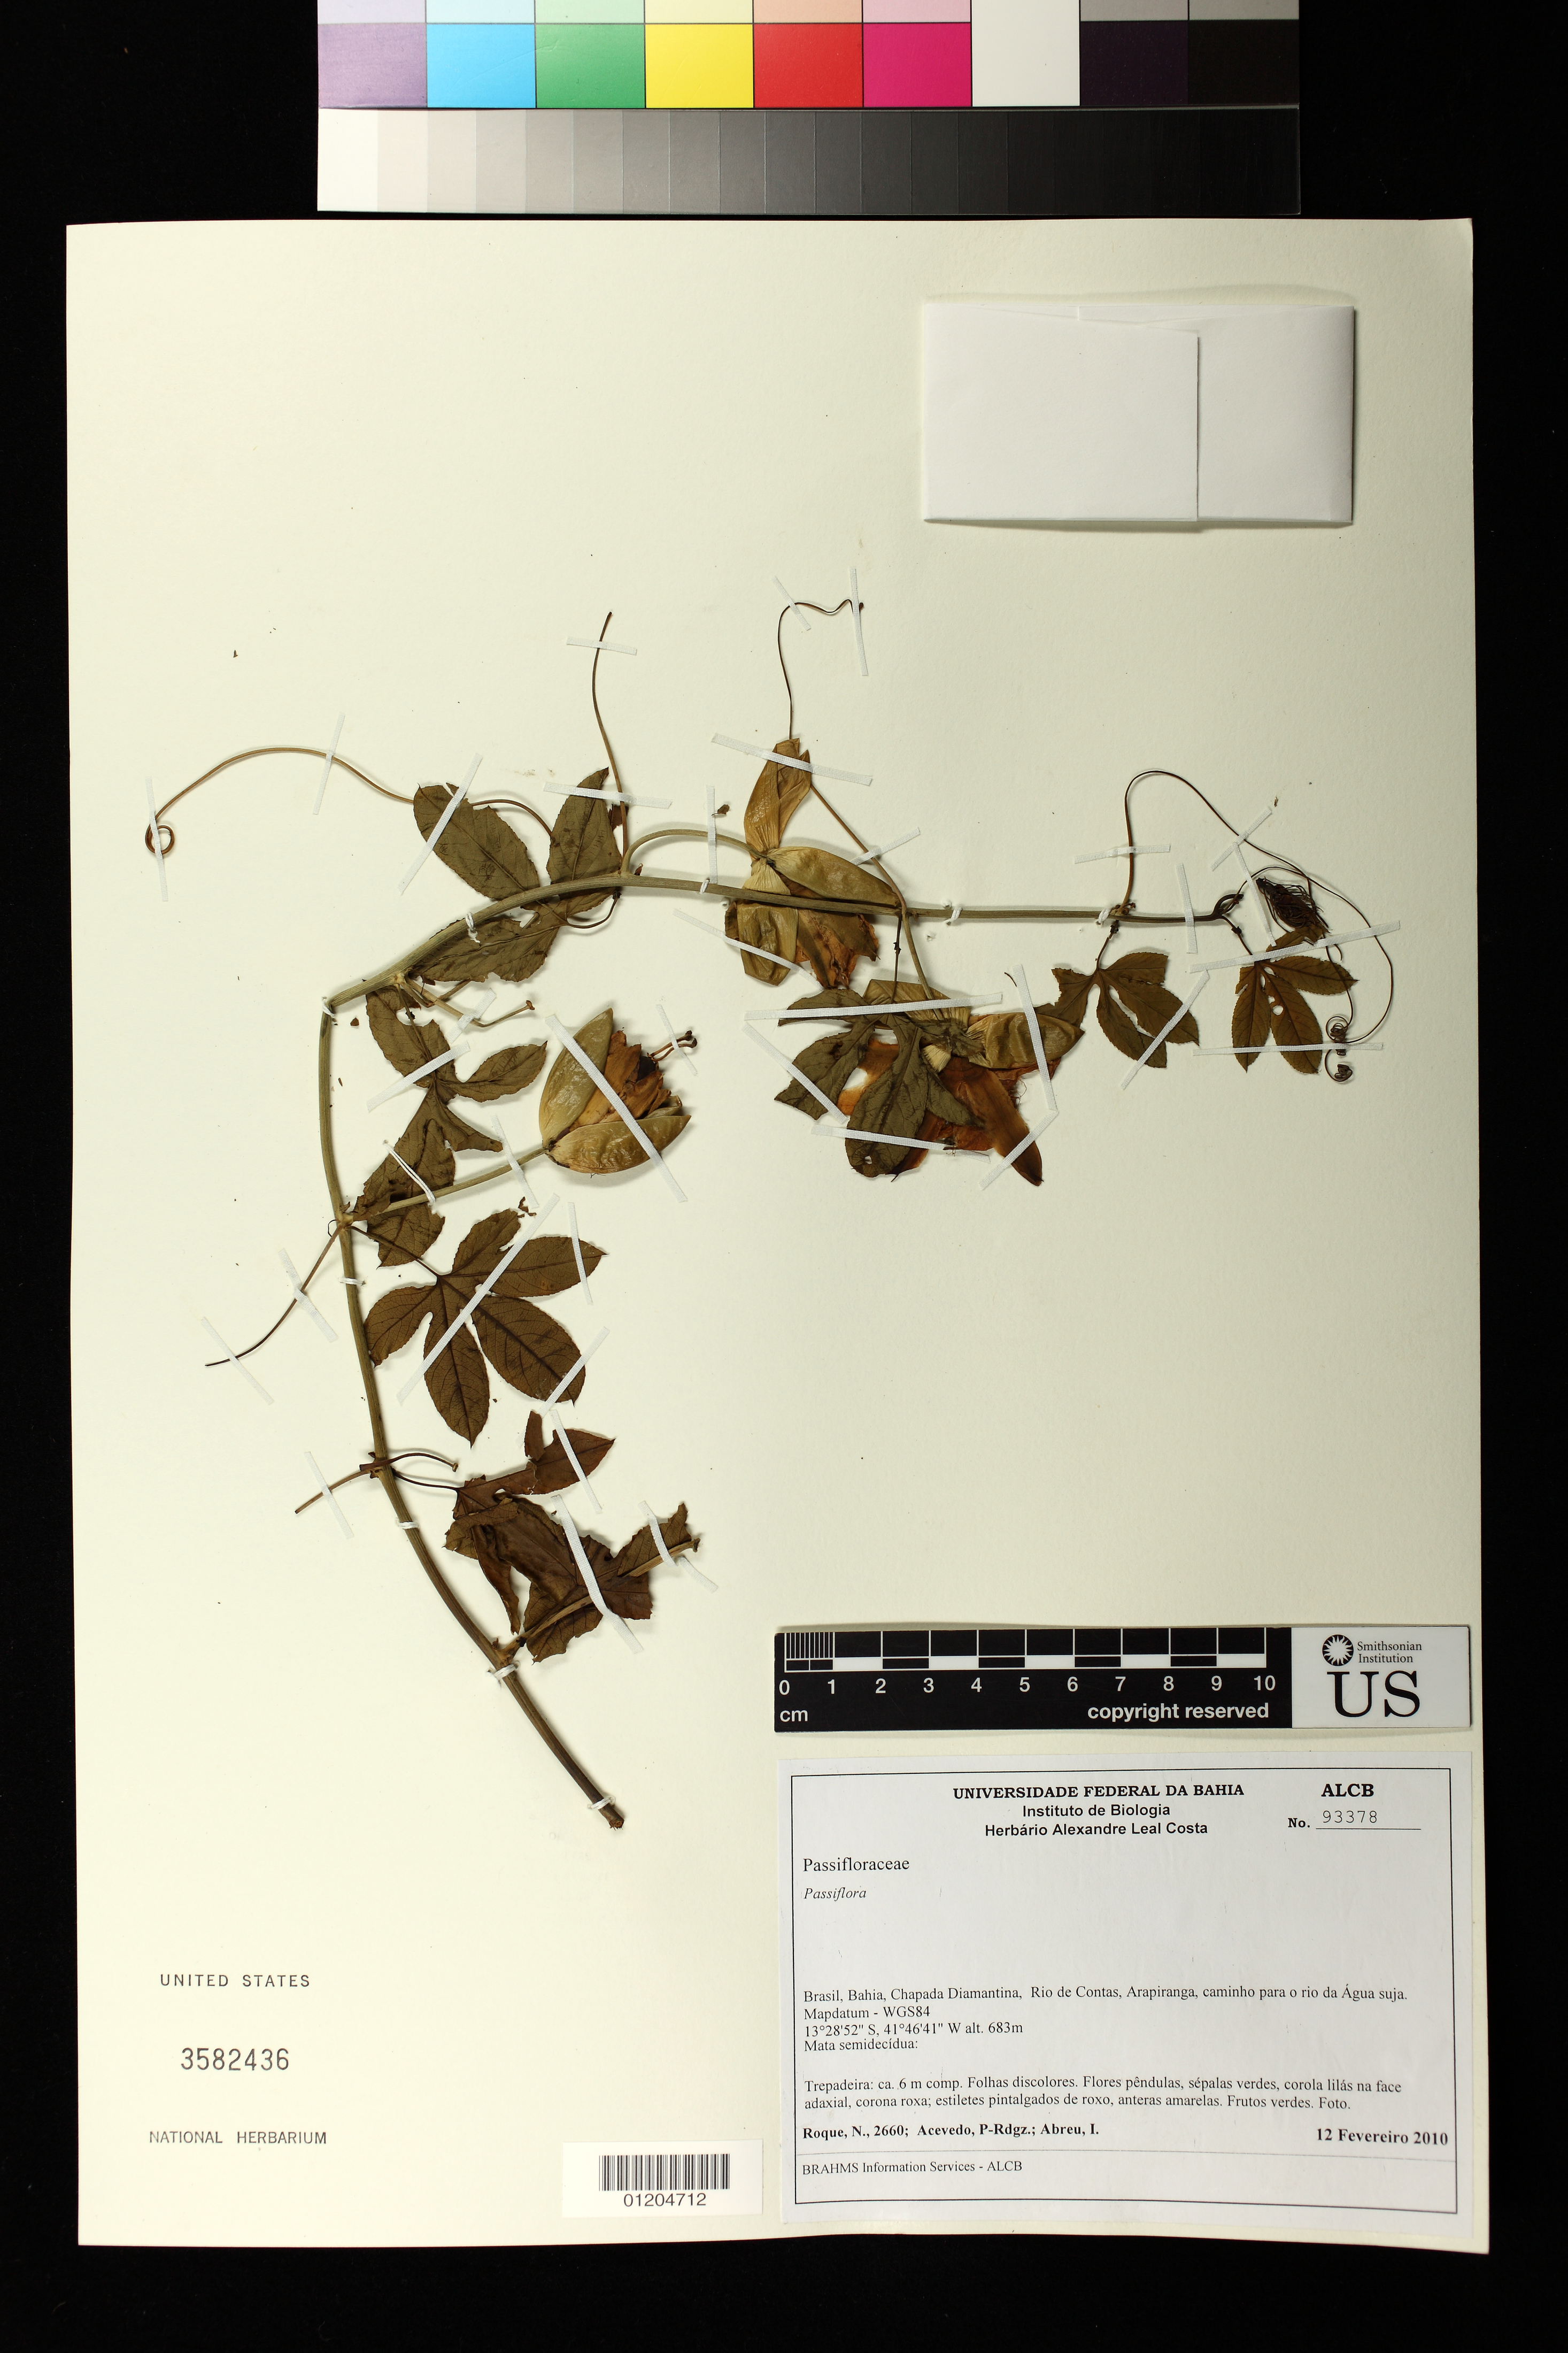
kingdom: Plantae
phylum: Tracheophyta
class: Magnoliopsida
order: Malpighiales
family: Passifloraceae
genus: Passiflora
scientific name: Passiflora cincinnata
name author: Mast.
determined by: Nunes, T. S.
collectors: N. Roque, P. Acevedo-Rodr. & I. Abreu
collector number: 2660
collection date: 2010-02-12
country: Brazil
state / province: Bahia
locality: Chapada Diamantina, Rio de Contas, Arapiranga, caminho para o rio da Agua suja. Mapdatum - WGS84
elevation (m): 683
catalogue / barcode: US 3582436